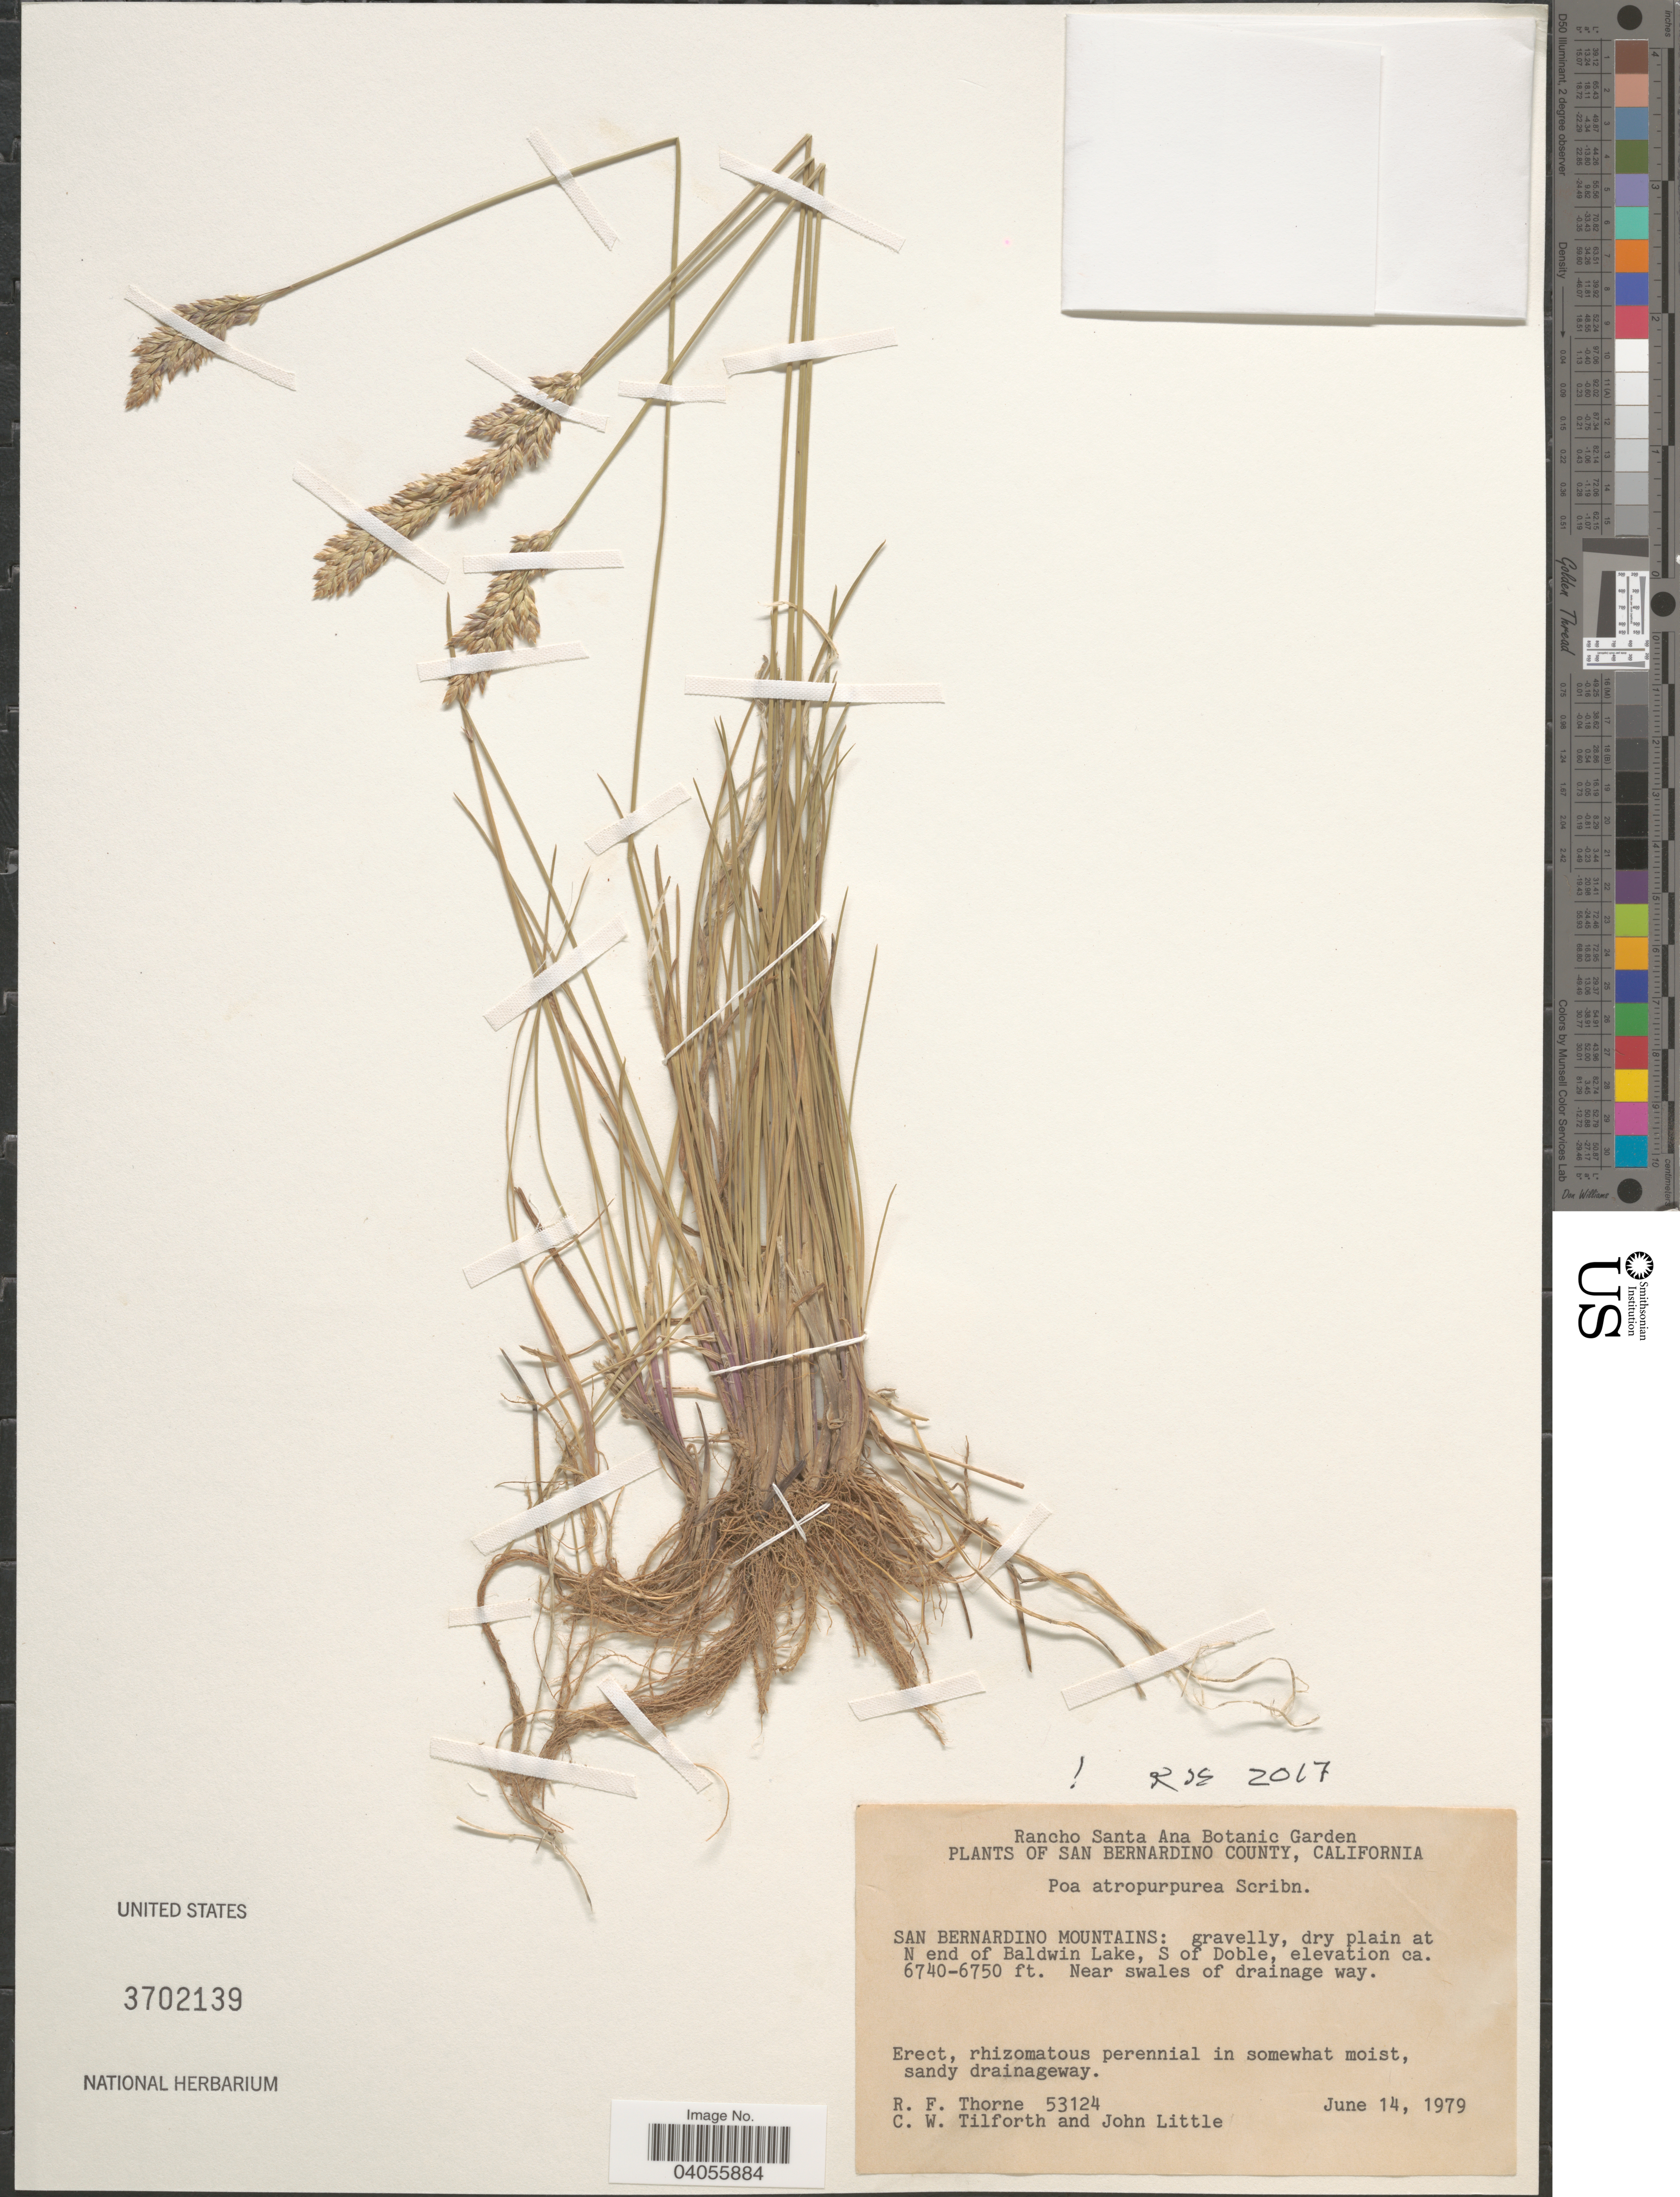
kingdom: Plantae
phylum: Tracheophyta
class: Liliopsida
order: Poales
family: Poaceae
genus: Poa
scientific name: Poa atropurpurea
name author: Scribn.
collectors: R. Thorne, C. Tilforth & J. Little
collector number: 53124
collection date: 1979-06-14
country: United States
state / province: California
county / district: San Bernardino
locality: San Bernardino County. San Bernardino Mountains: gravelly, dry plain at N end of Baldwin Lake, S of Doble. Near swales of drainage way.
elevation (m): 2054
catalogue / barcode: US 3702139